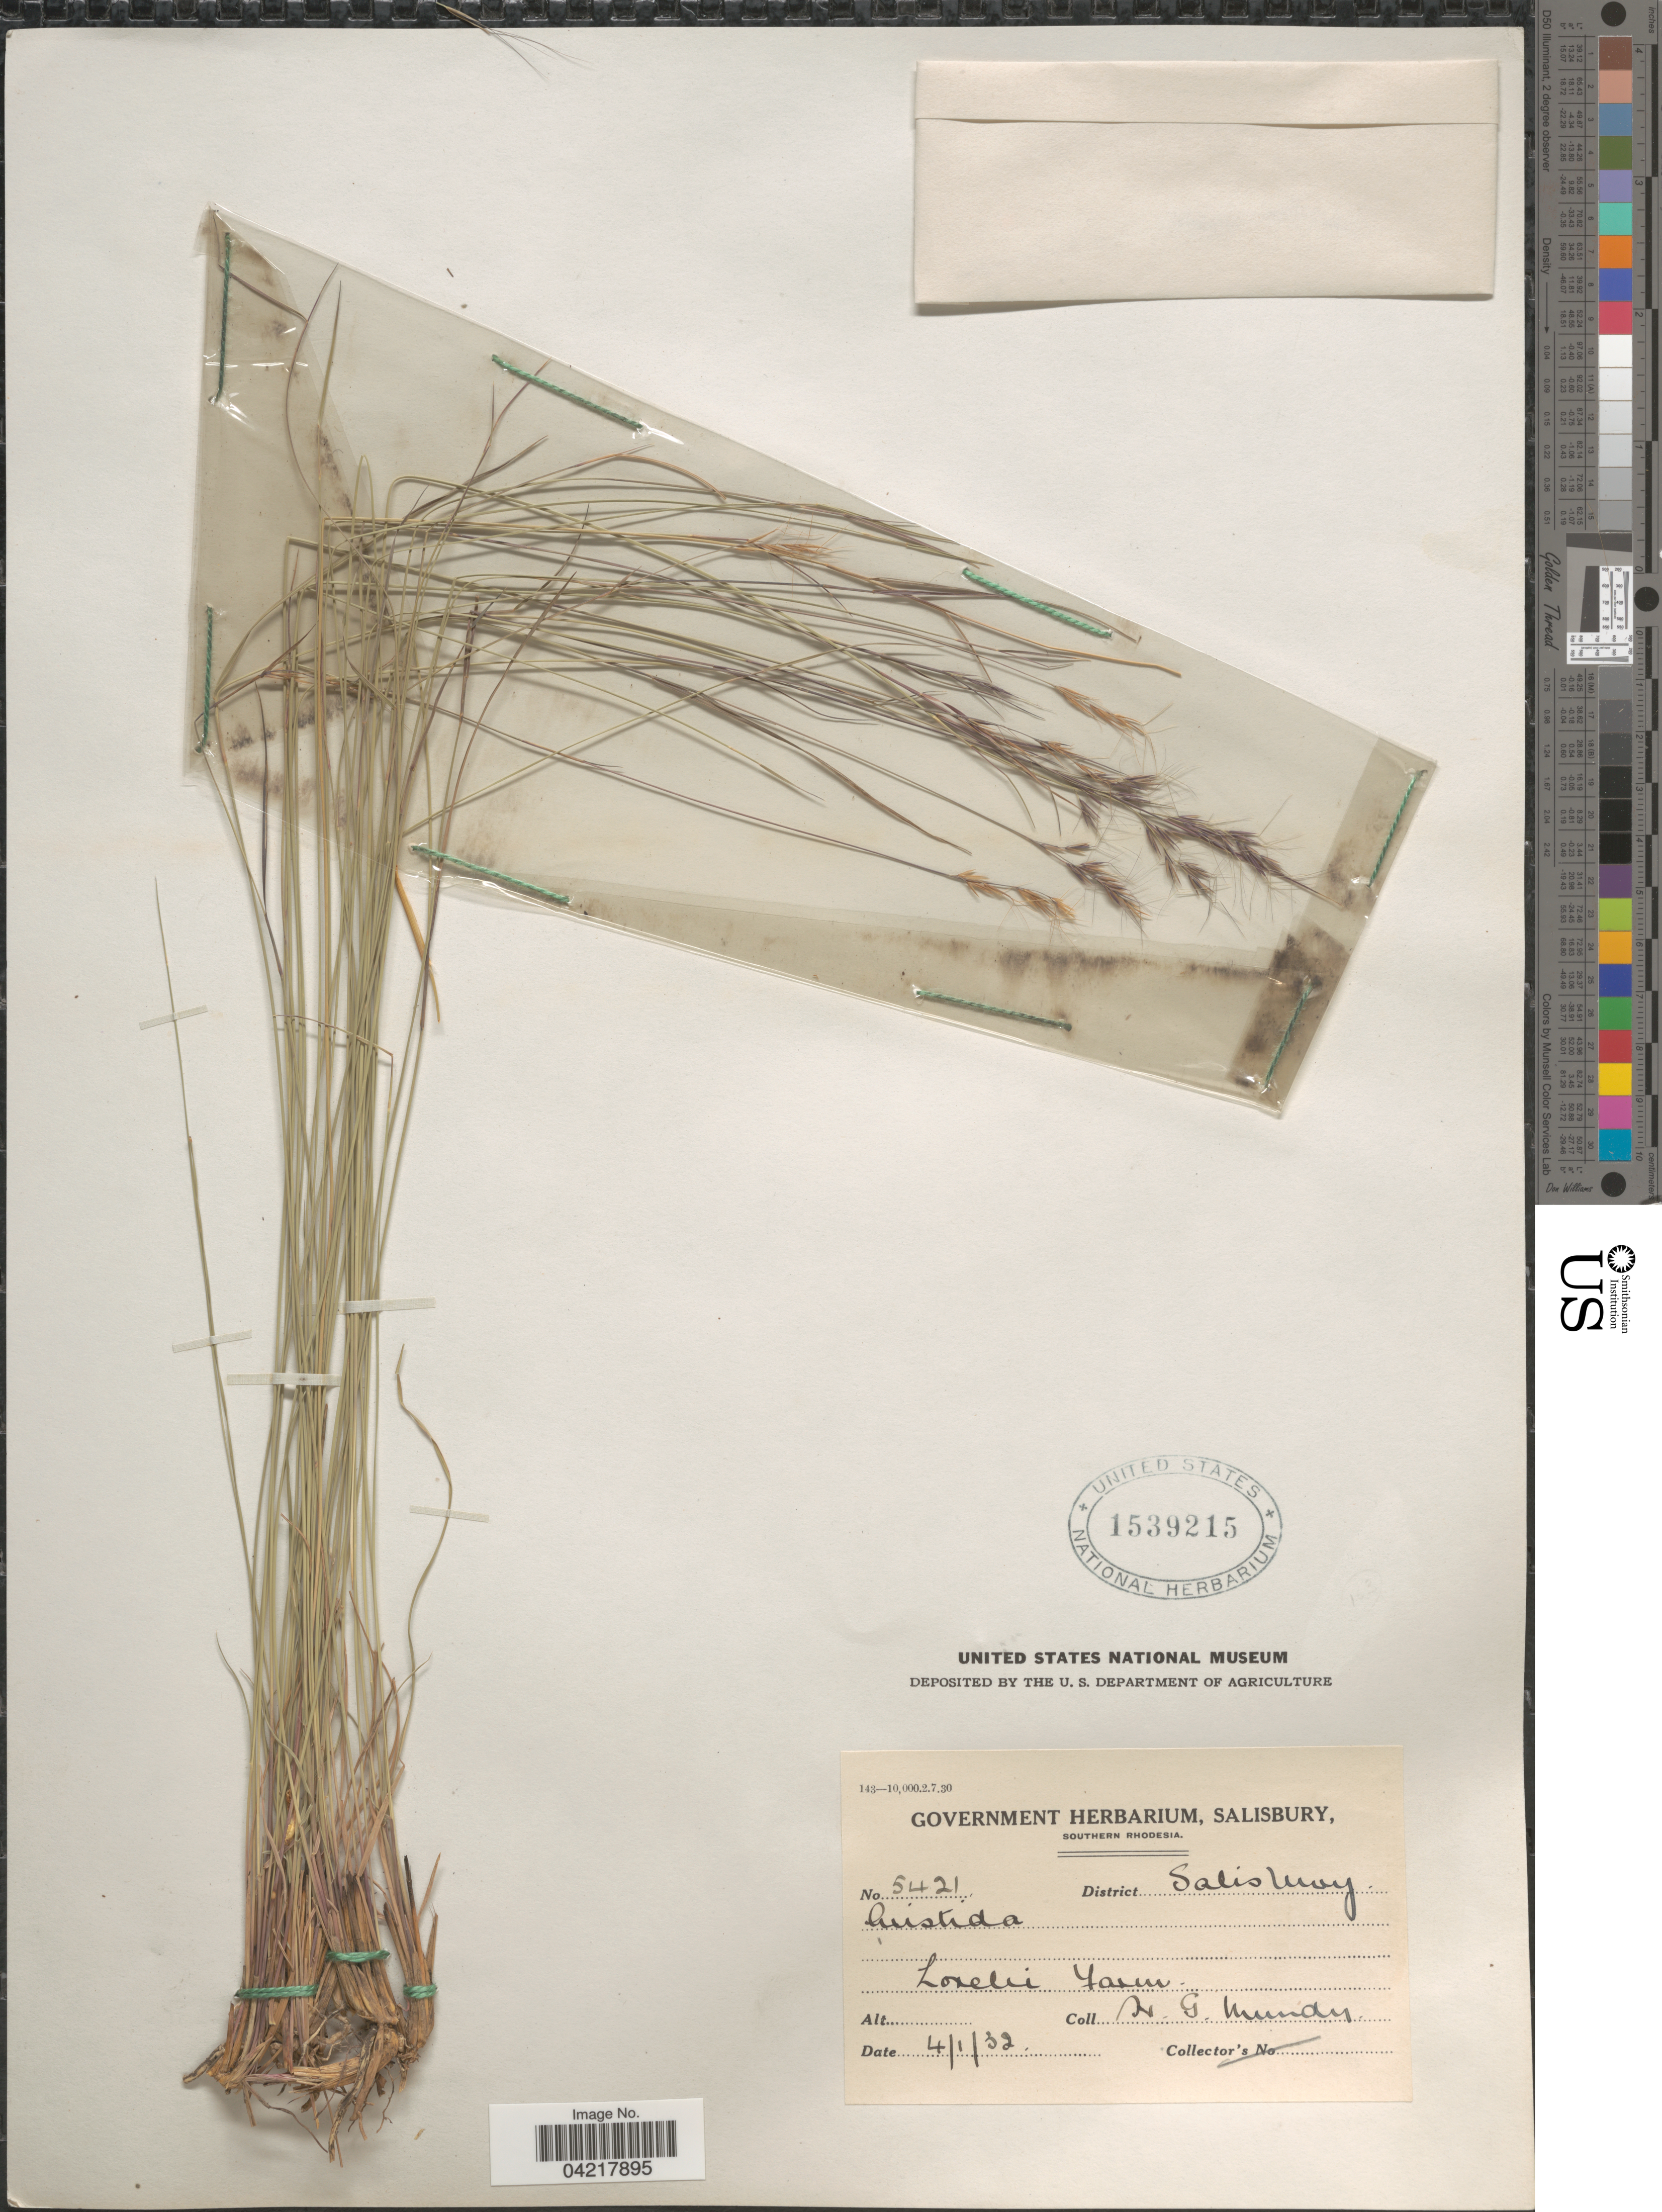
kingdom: Plantae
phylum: Tracheophyta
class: Liliopsida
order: Poales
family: Poaceae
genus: Aristida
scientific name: Aristida sp.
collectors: H. Mundy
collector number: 5421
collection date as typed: Transcribed d/m/y: 4/1/32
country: Zimbabwe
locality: Southern Rhodesia. District Salisbury. Loxelri Farm.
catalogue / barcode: US 1539215